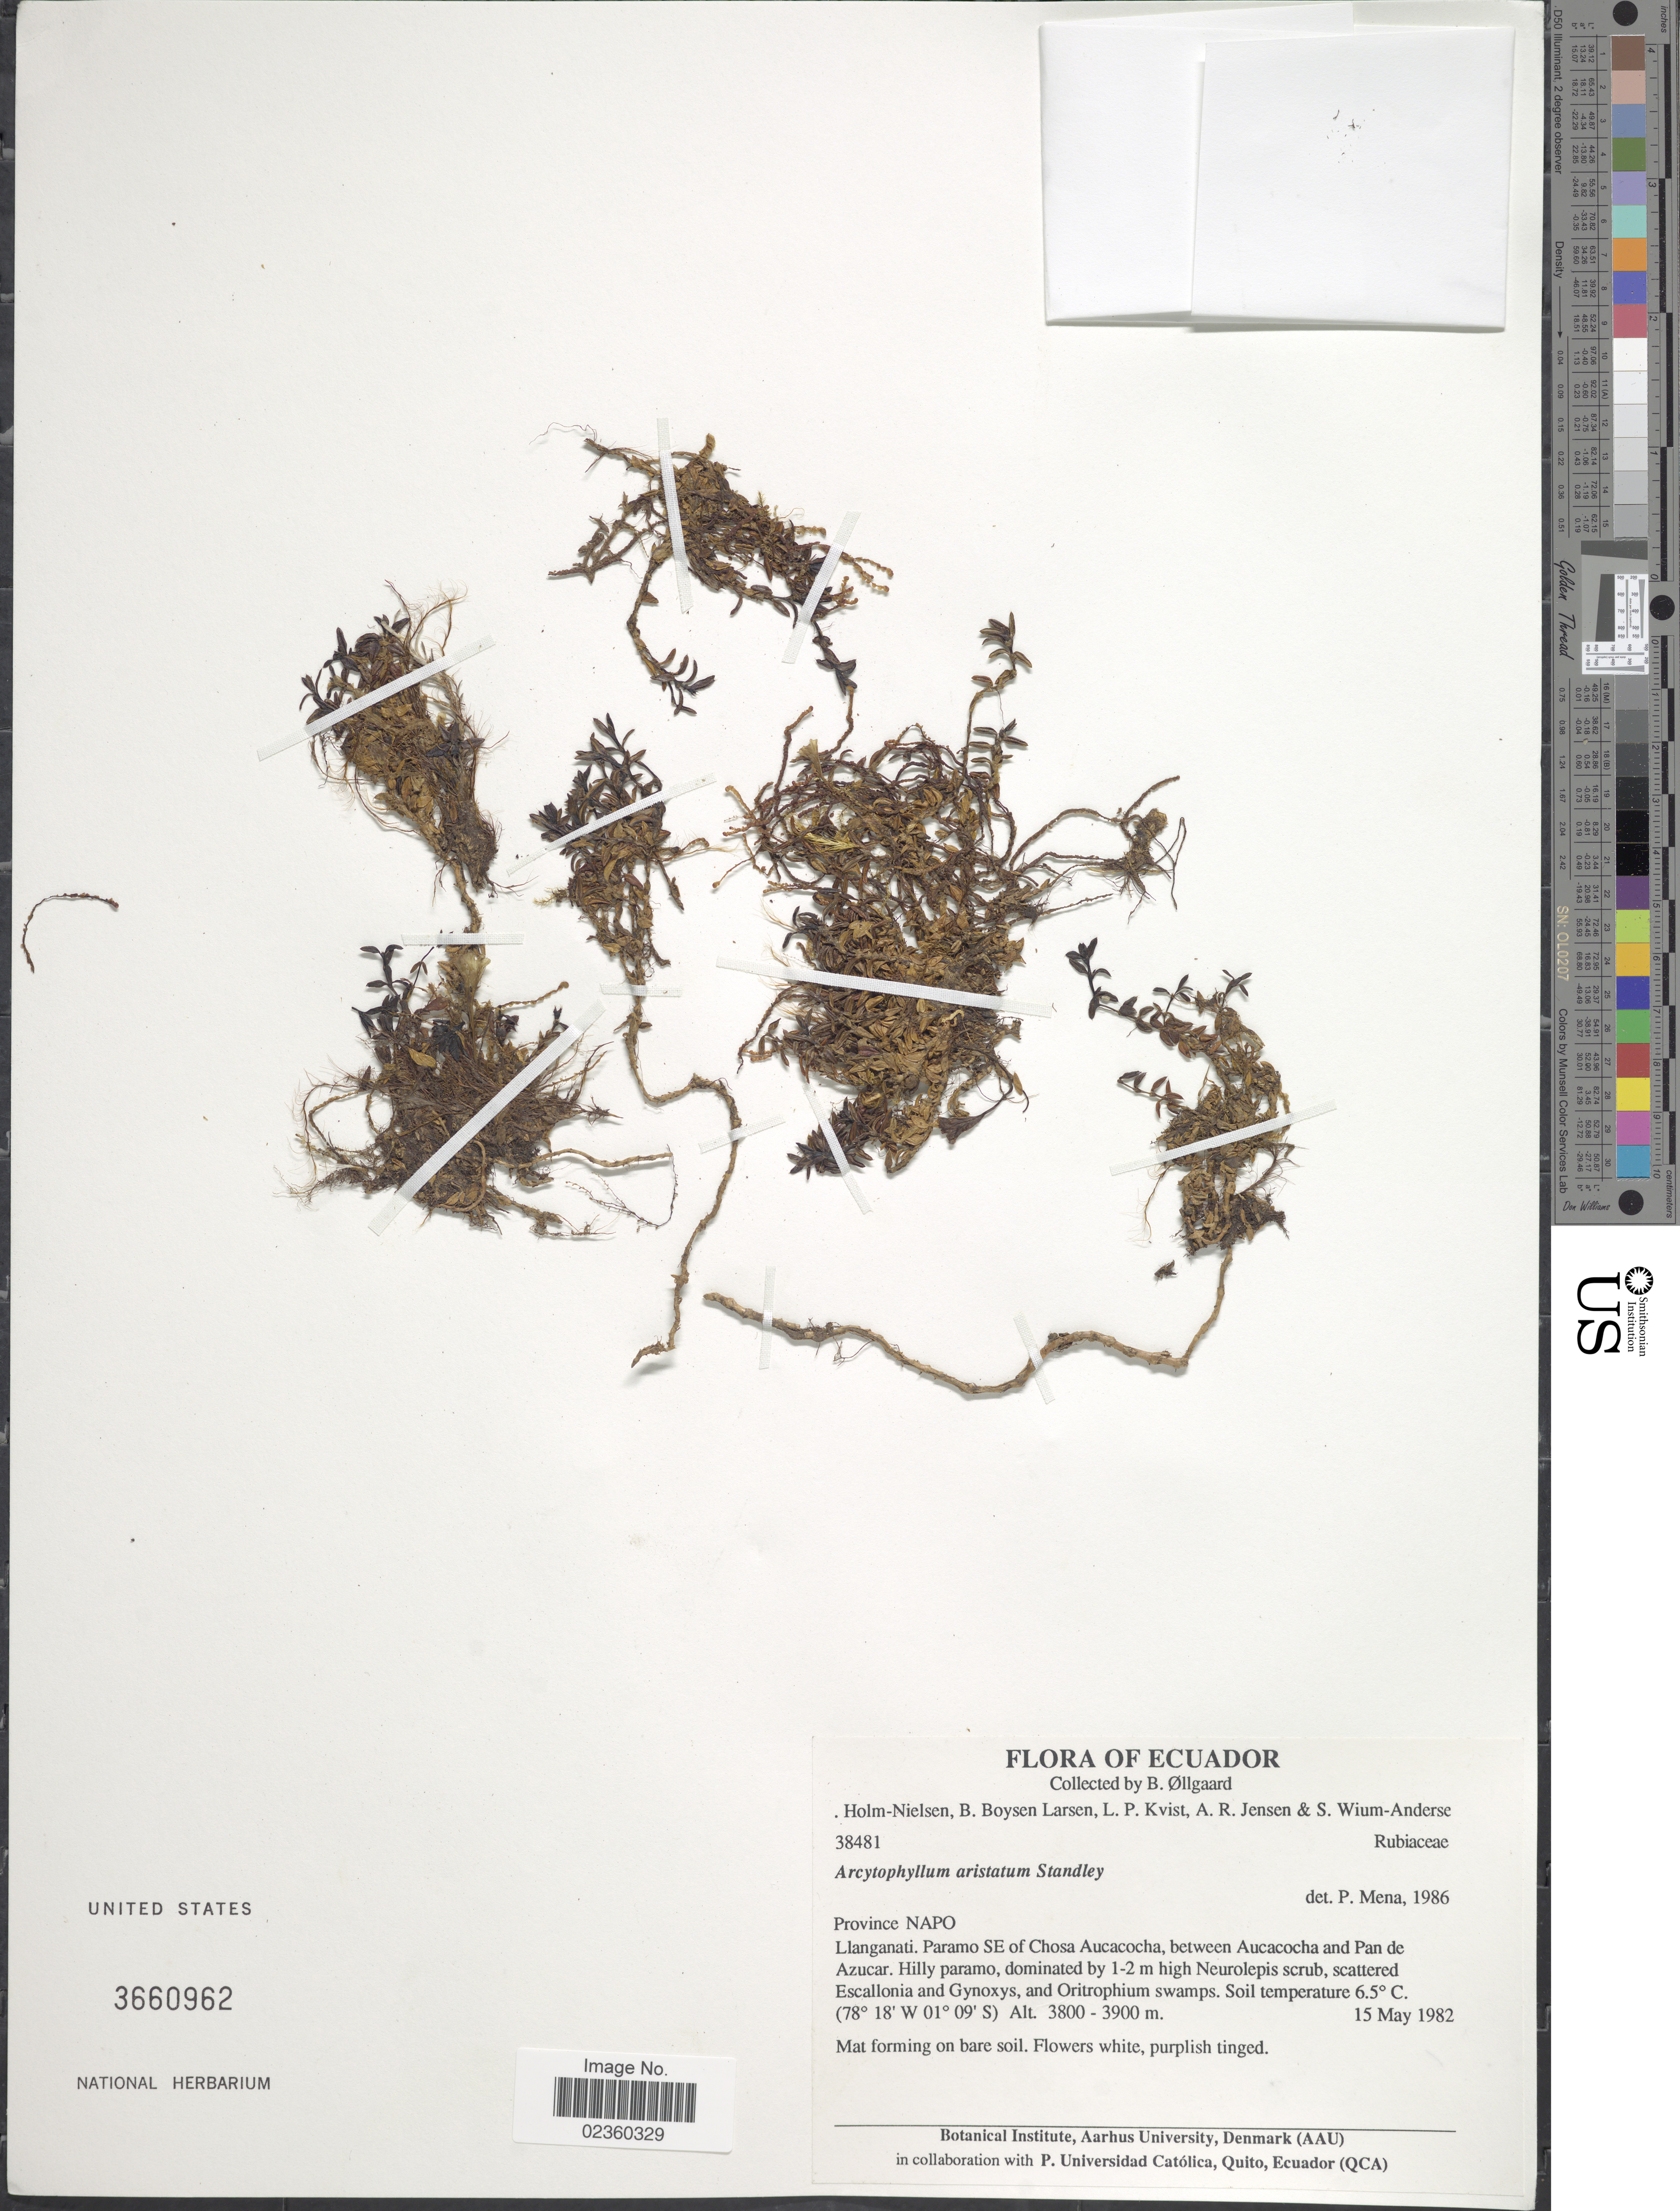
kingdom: Plantae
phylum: Tracheophyta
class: Magnoliopsida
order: Gentianales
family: Rubiaceae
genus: Arcytophyllum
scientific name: Arcytophyllum aristatum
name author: Standl.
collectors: B. Øllgaard, Holm-Nielsen, B. Boysen Larsen, L. P. Kvist & et al.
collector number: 38481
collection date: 1982-05-15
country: Ecuador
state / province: Napo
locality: Llanganati. Paramo SE of Chosa Aucacocha, between Aucacocha and Pan de Azucar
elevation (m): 3800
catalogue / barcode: US 3660962